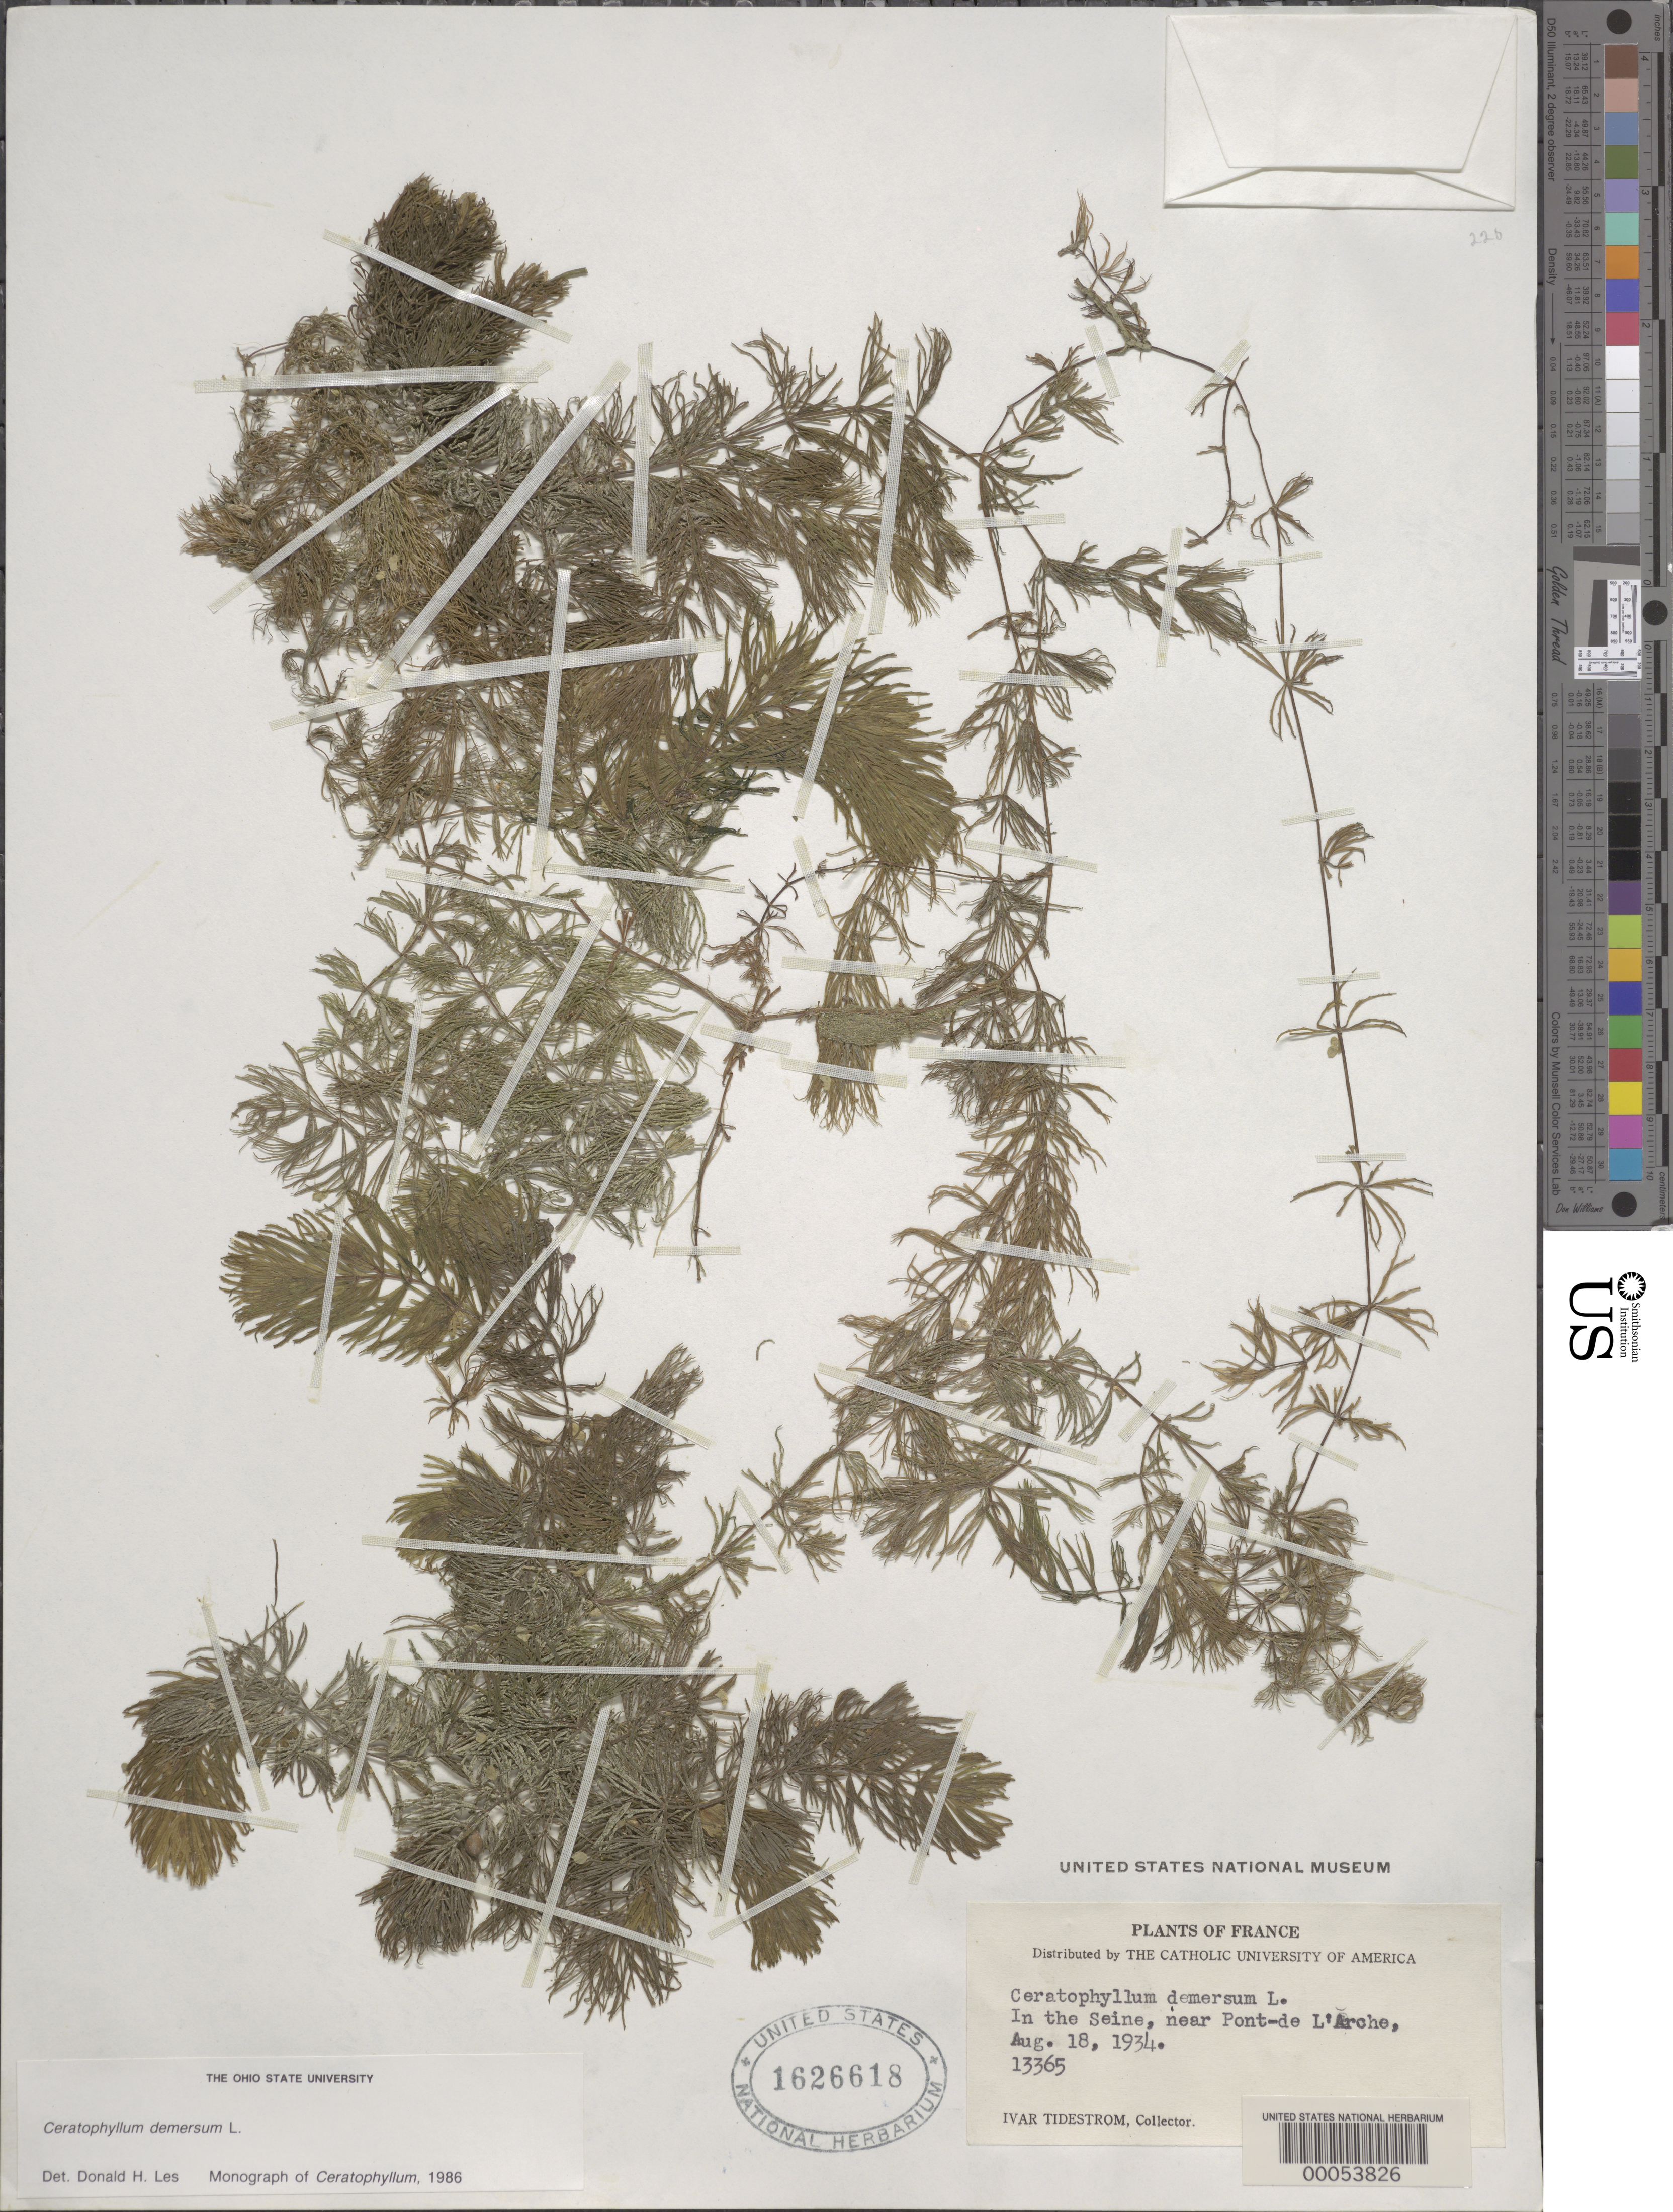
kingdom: Plantae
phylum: Tracheophyta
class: Magnoliopsida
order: Ceratophyllales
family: Ceratophyllaceae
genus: Ceratophyllum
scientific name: Ceratophyllum demersum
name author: L.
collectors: I. F. Tidestrom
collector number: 13365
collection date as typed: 18 Aug 1934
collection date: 1934-08-18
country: France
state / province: Île-de-France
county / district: Paris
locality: Seine, near pont-de l'arche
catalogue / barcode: US 1626618